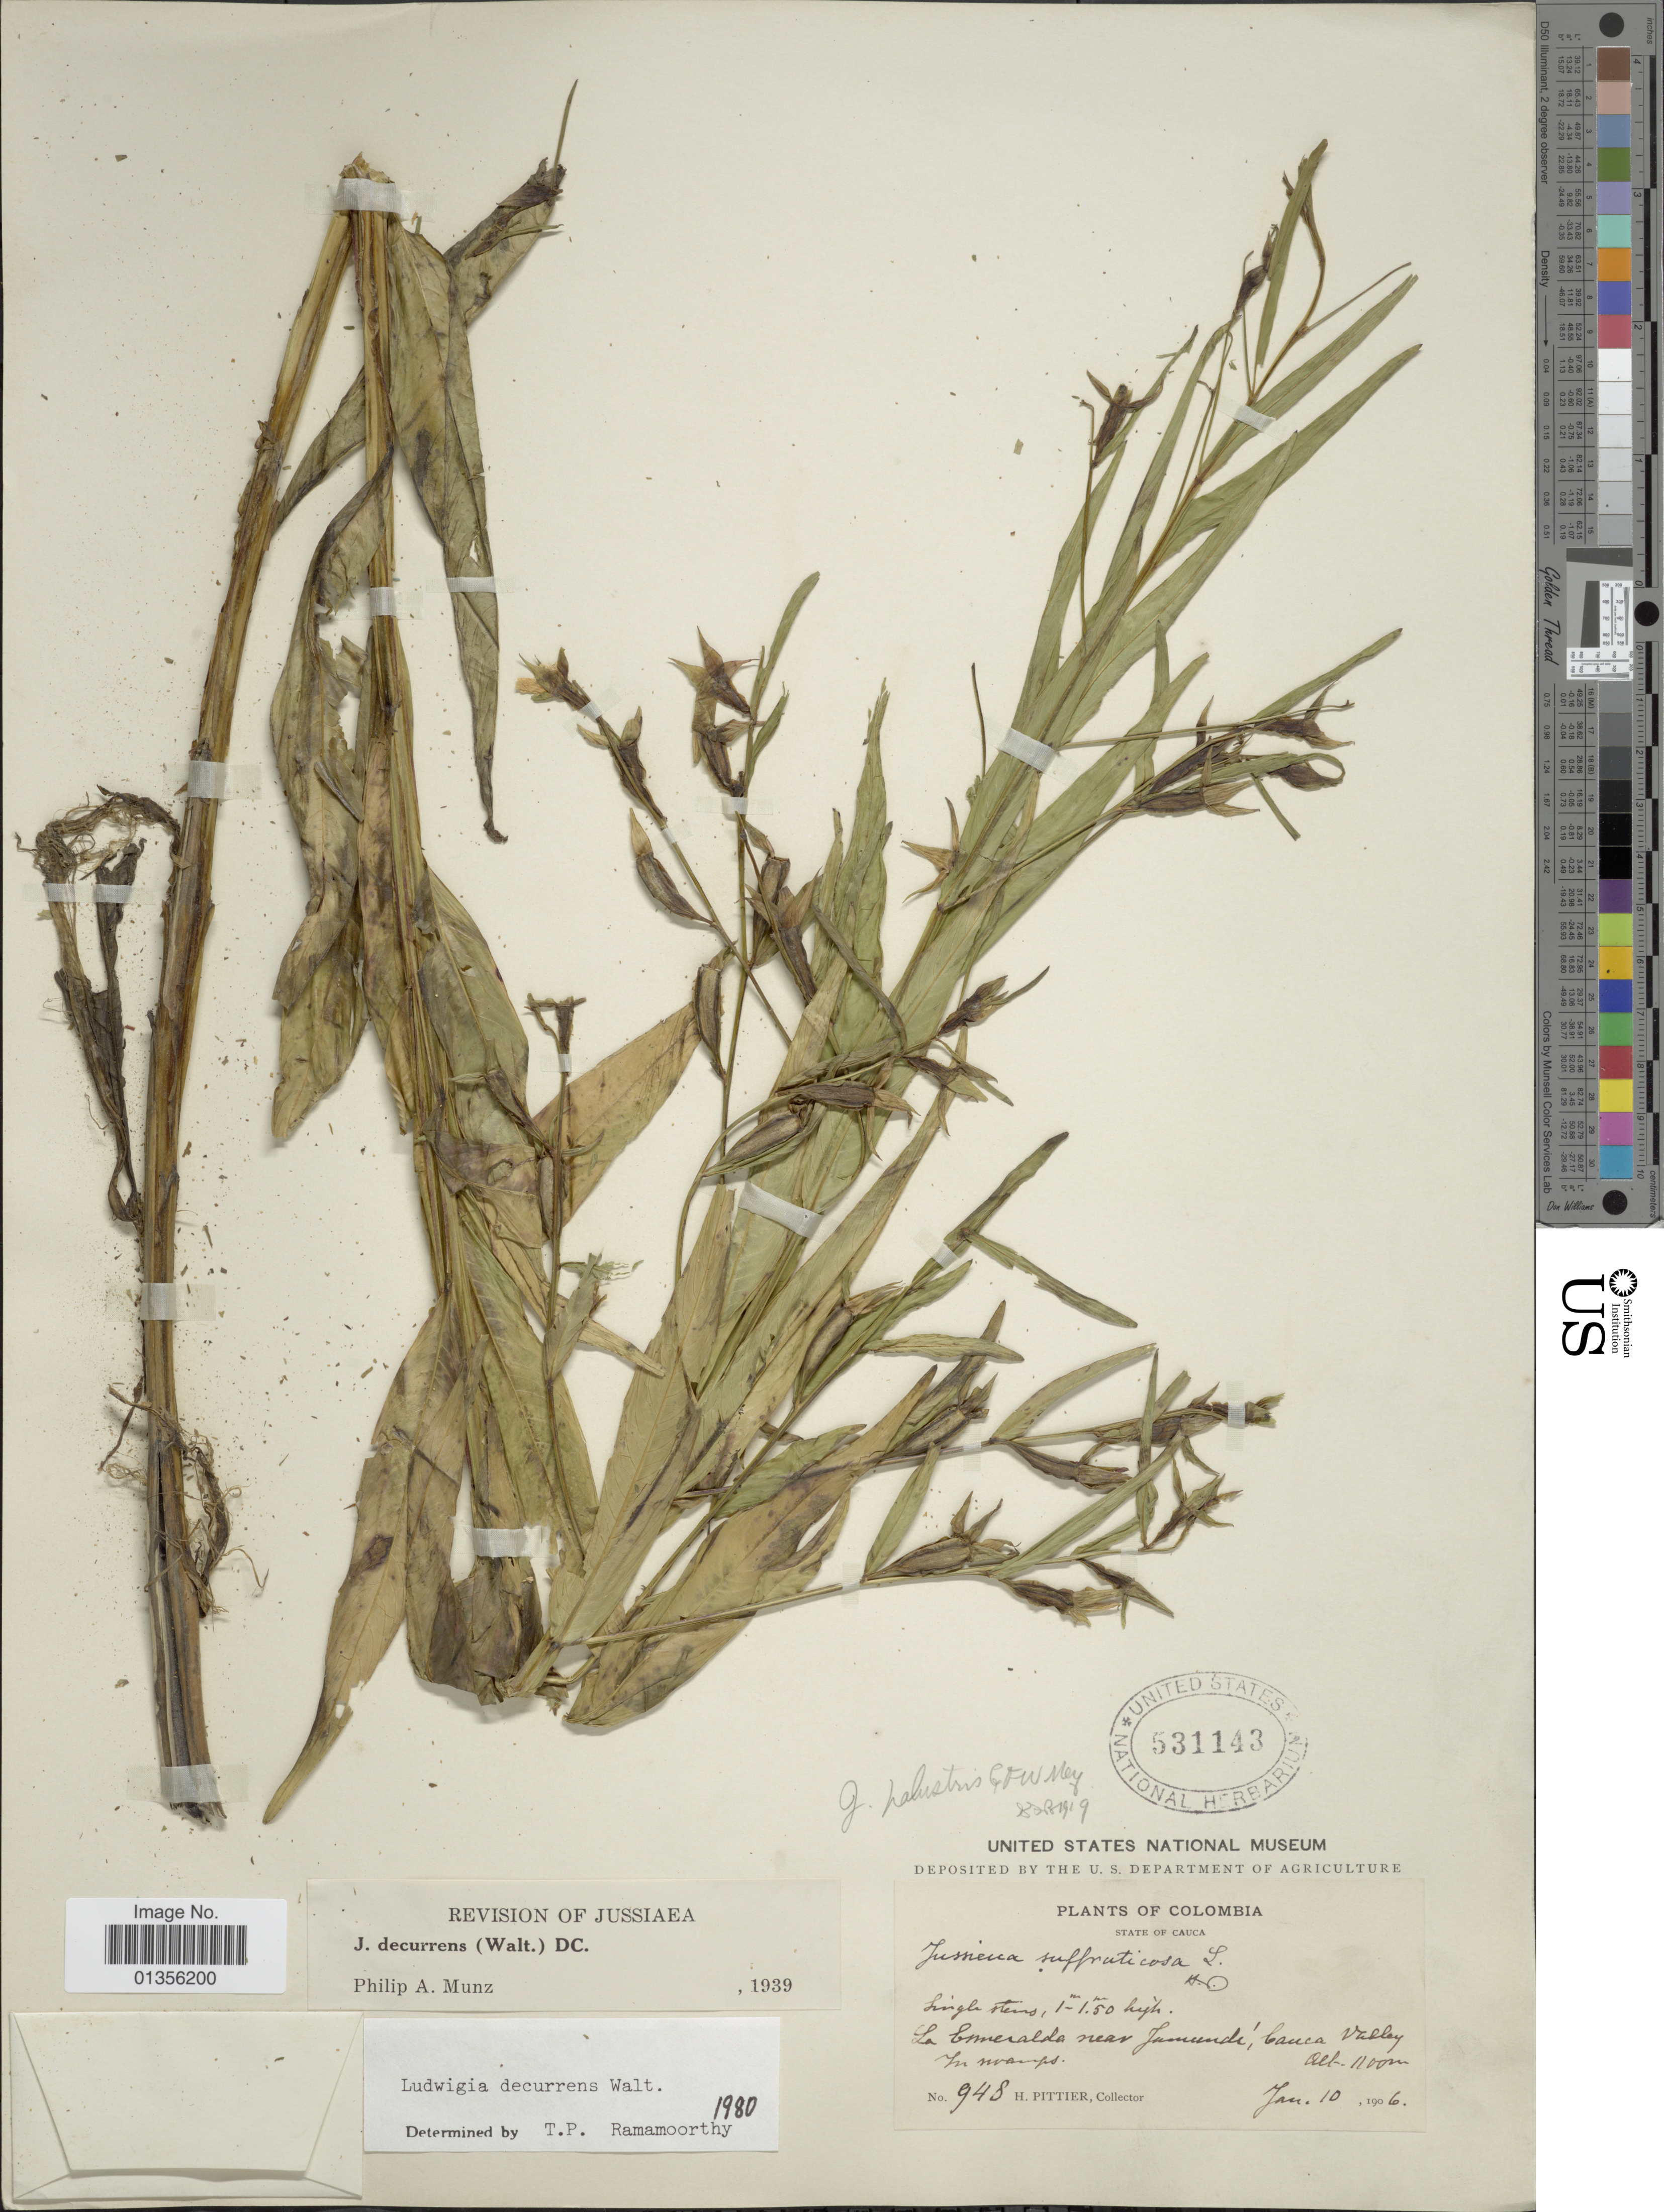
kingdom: Plantae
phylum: Tracheophyta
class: Magnoliopsida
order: Myrtales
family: Onagraceae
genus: Ludwigia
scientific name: Ludwigia decurrens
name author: Walter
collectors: H. F. Pittier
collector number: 948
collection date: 1906-01-10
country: Colombia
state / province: Cauca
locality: La Esmeralda near Jamundi, Cauca Valley.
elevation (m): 1100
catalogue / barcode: US 531143